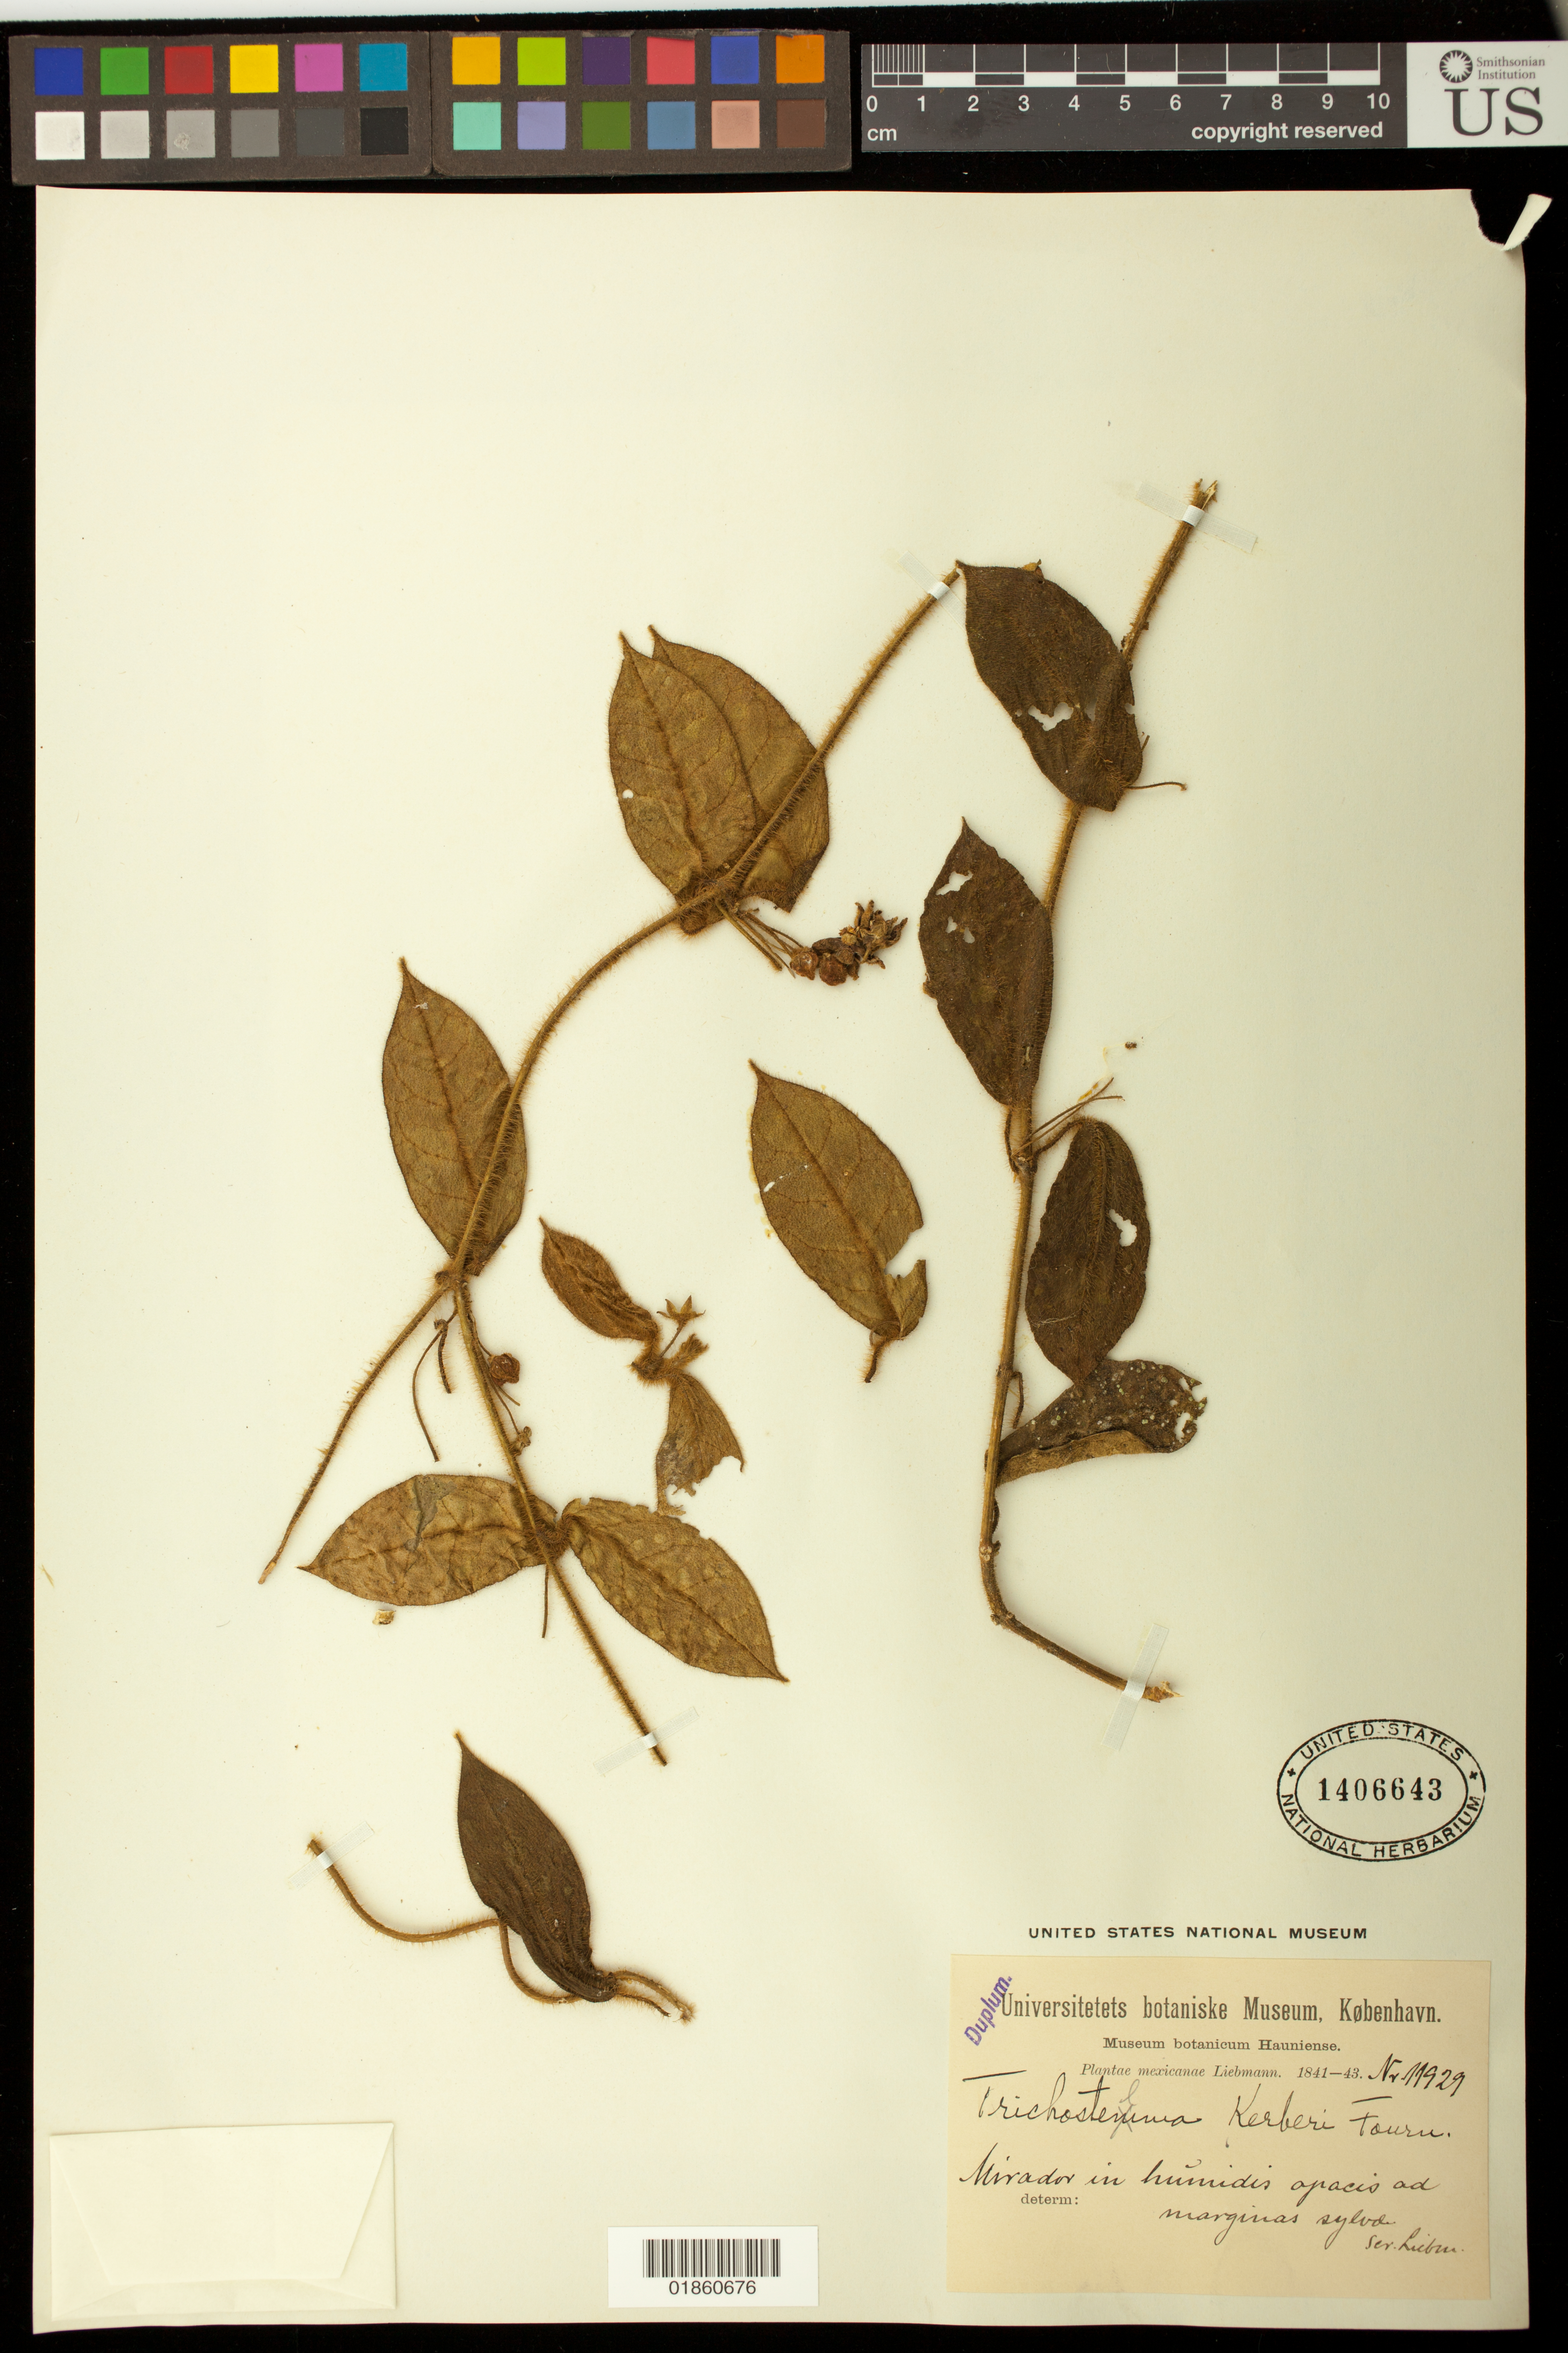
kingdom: Plantae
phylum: Tracheophyta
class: Magnoliopsida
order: Gentianales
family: Apocynaceae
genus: Gonolobus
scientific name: Gonolobus sp.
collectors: F. M. Liebmann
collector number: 11929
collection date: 1841/1843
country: Mexico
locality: Mirador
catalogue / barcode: US 1406643